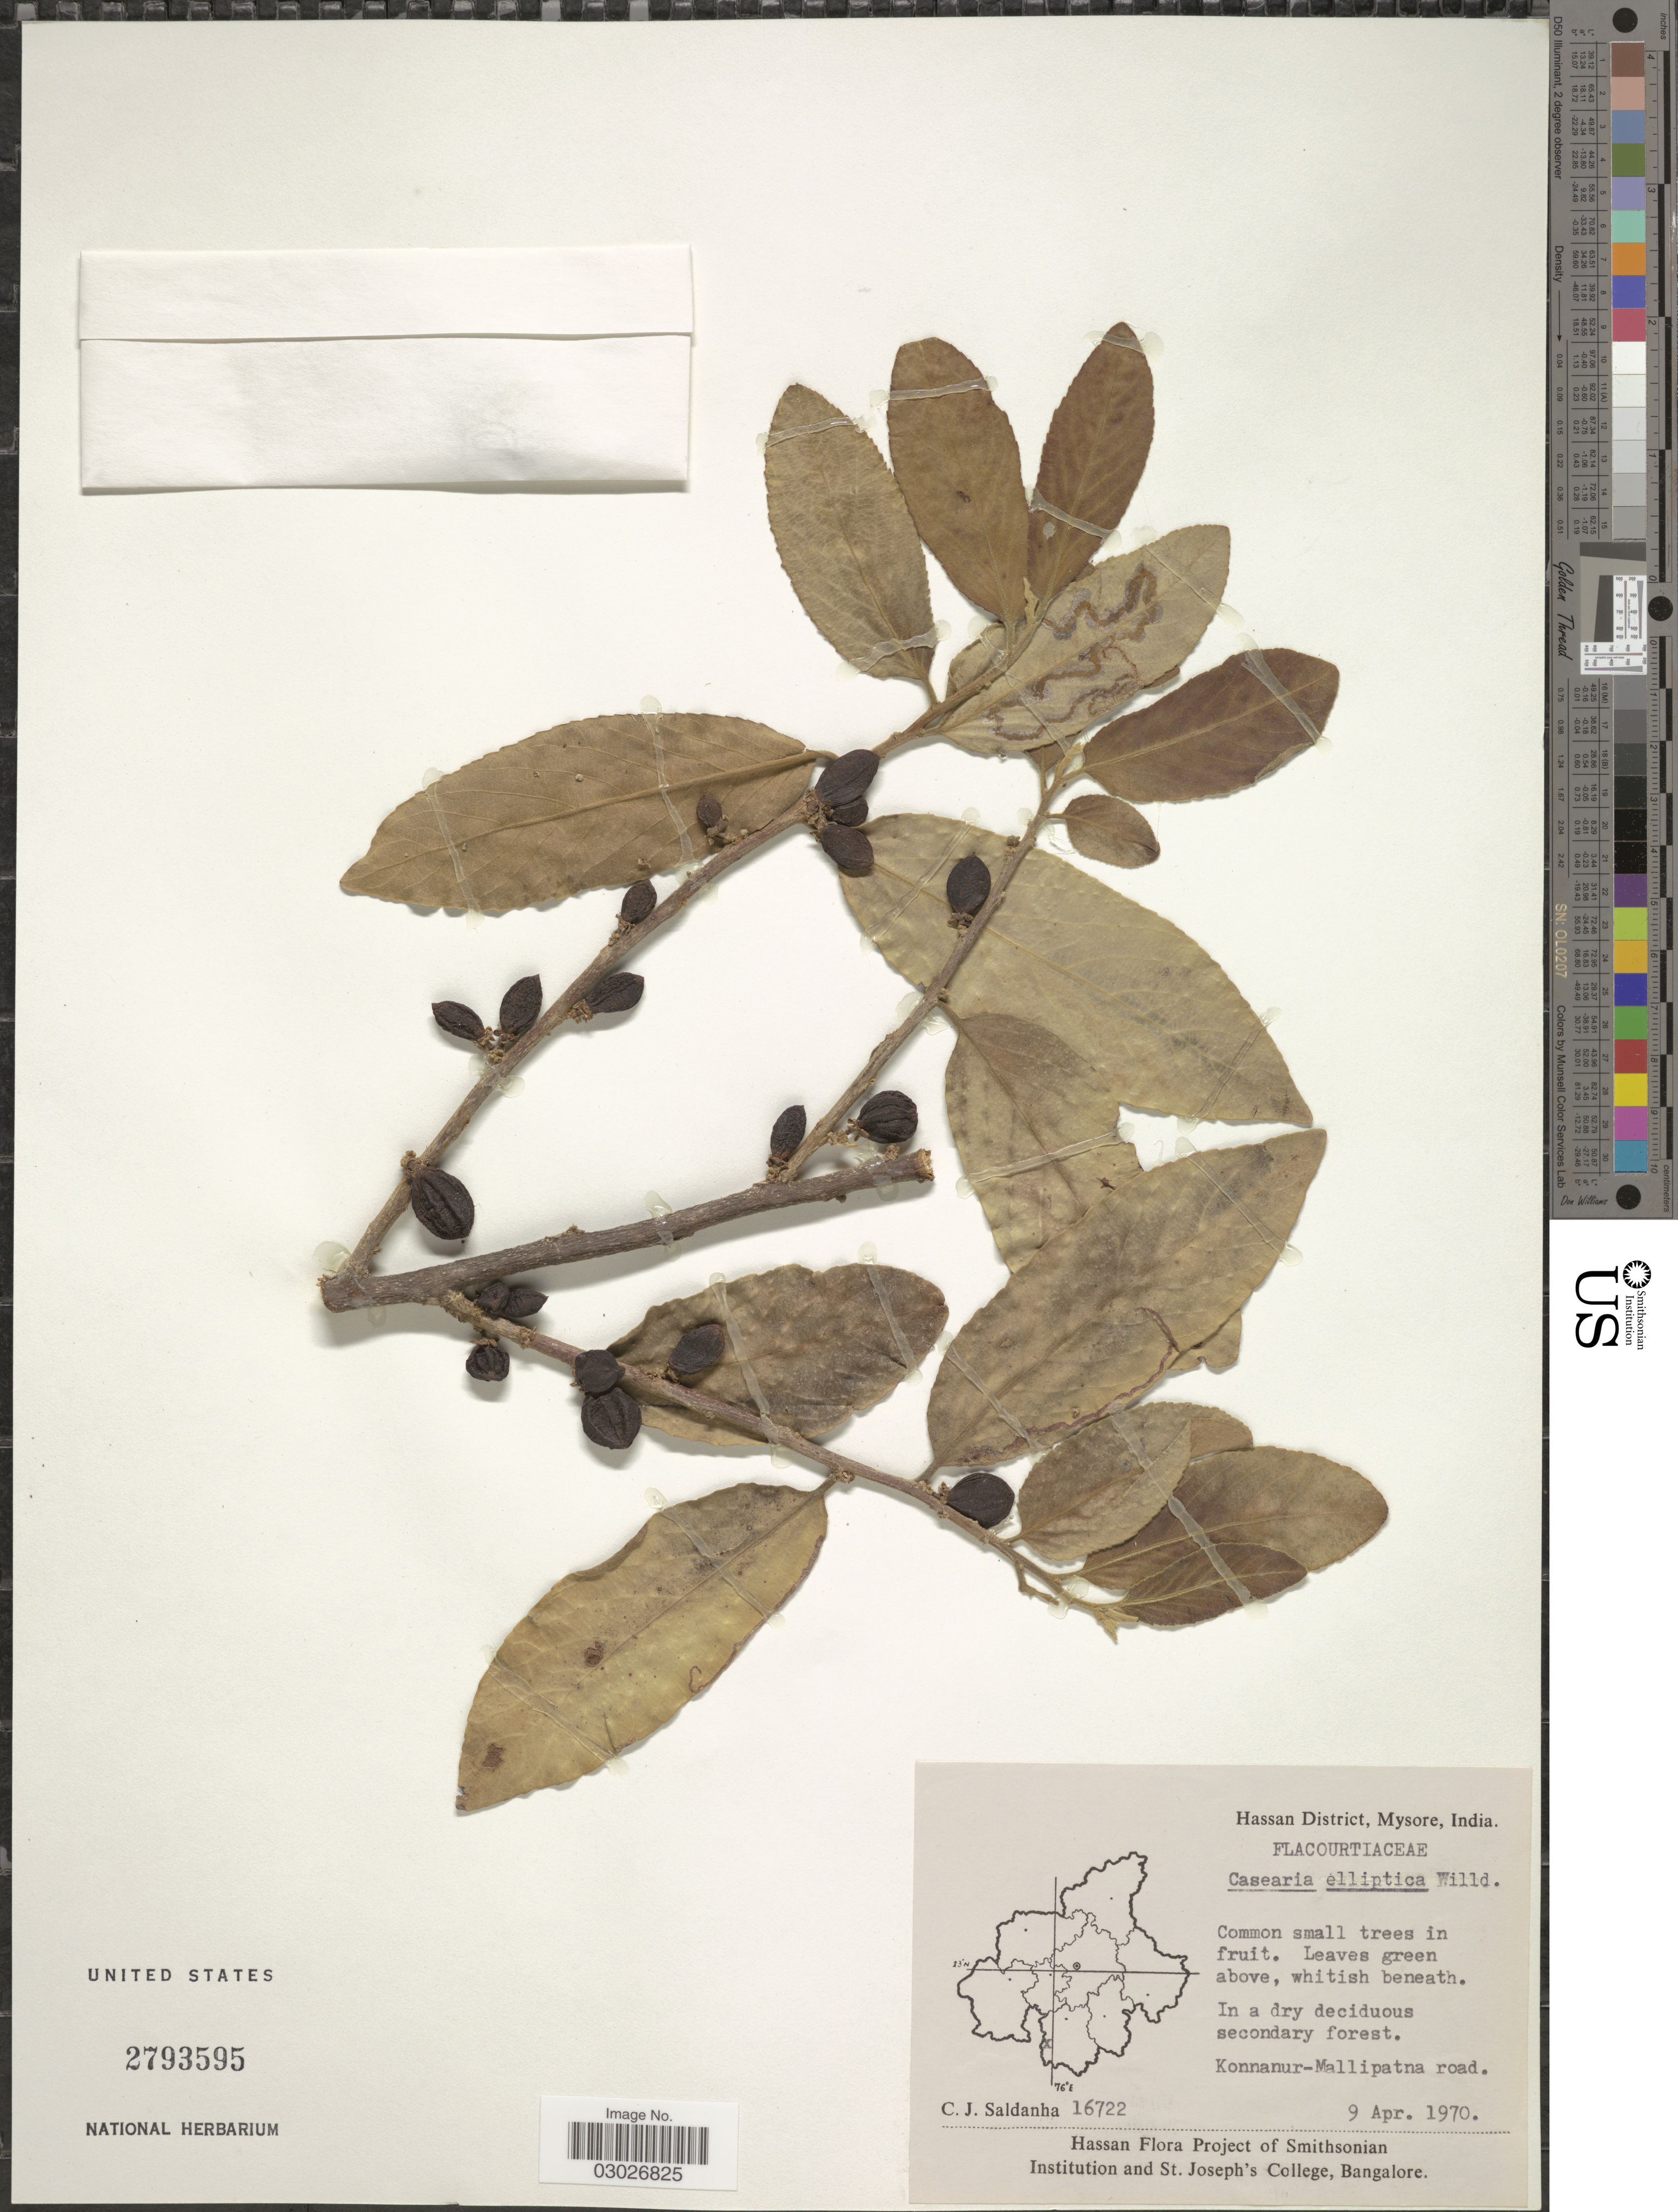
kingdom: Plantae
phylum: Tracheophyta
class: Magnoliopsida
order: Malpighiales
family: Salicaceae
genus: Casearia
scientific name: Casearia tomentosa subsp. tomentosa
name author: Roxb.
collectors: C. J. Saldanha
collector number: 16722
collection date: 1970-04-09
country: India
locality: Hassan District, Mysore. In a dry deciduous secondary forest. Konnanur-Mallipatna road.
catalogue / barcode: US 2793595